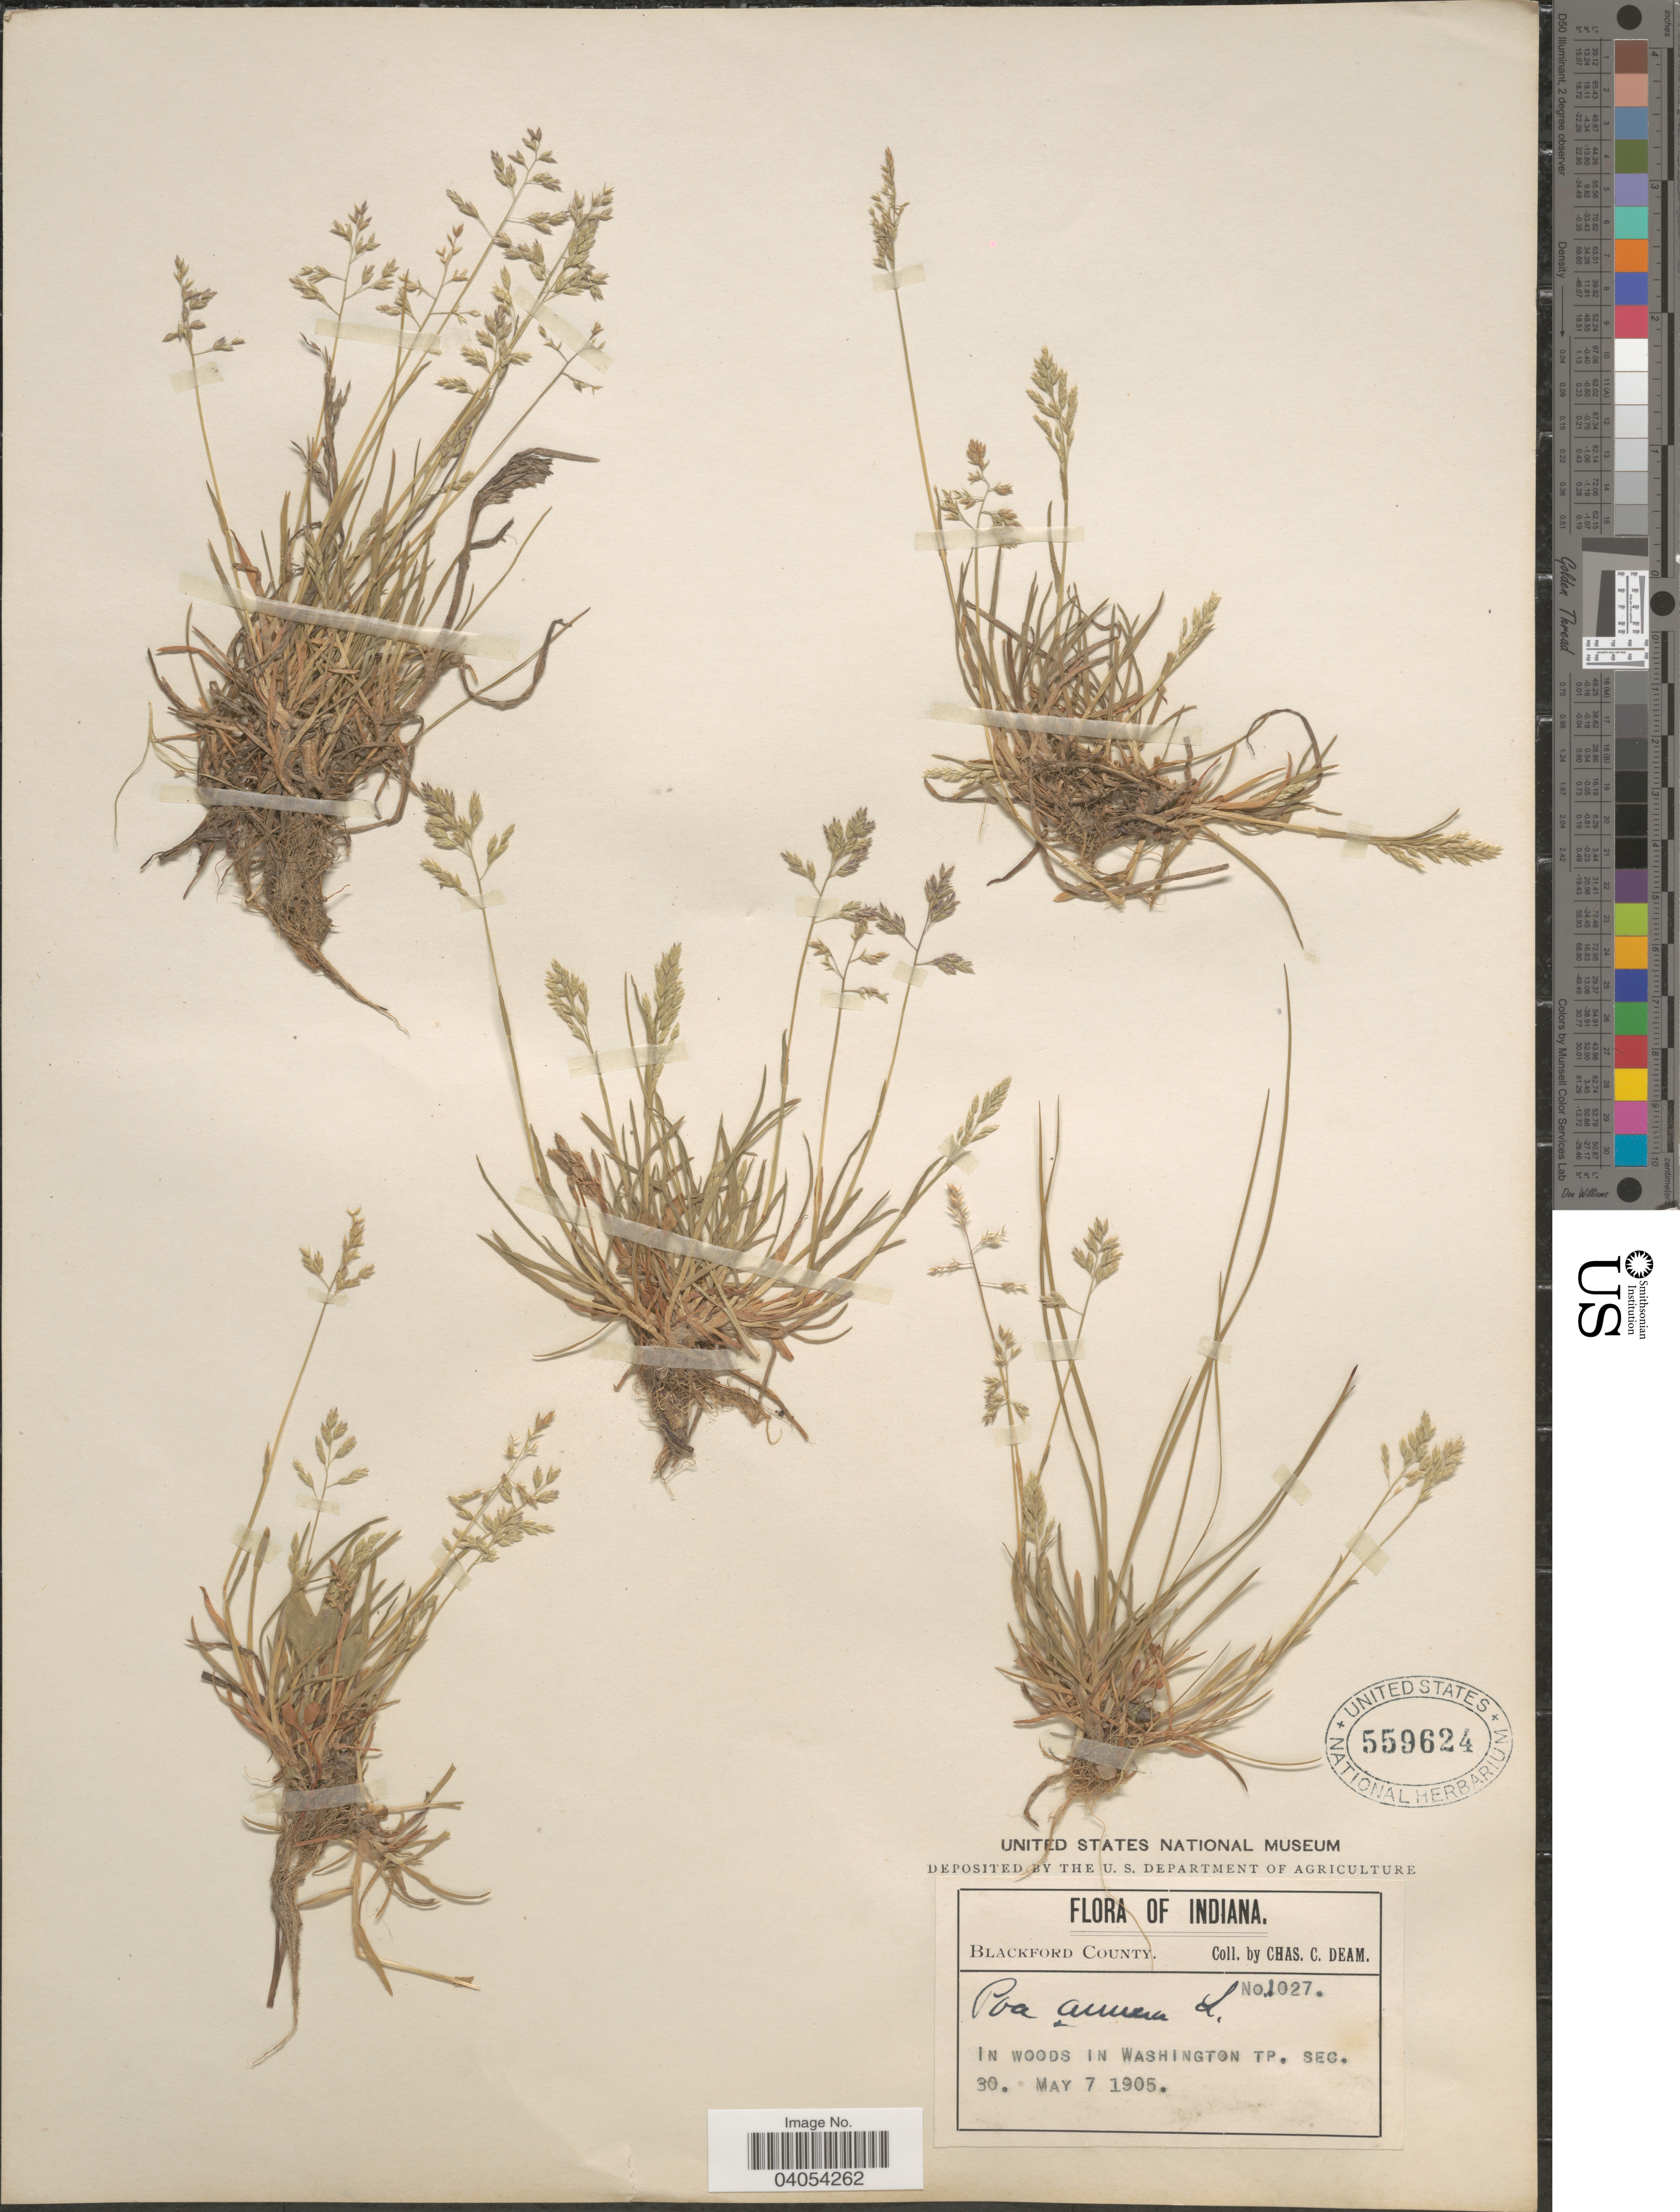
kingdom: Plantae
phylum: Tracheophyta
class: Liliopsida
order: Poales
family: Poaceae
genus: Poa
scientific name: Poa annua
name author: L.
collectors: C. C. Deam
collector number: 1027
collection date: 1905-05-07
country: United States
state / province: Indiana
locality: Blackford County. In woods in Washington Tp. Sec. 30.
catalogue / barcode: US 559624